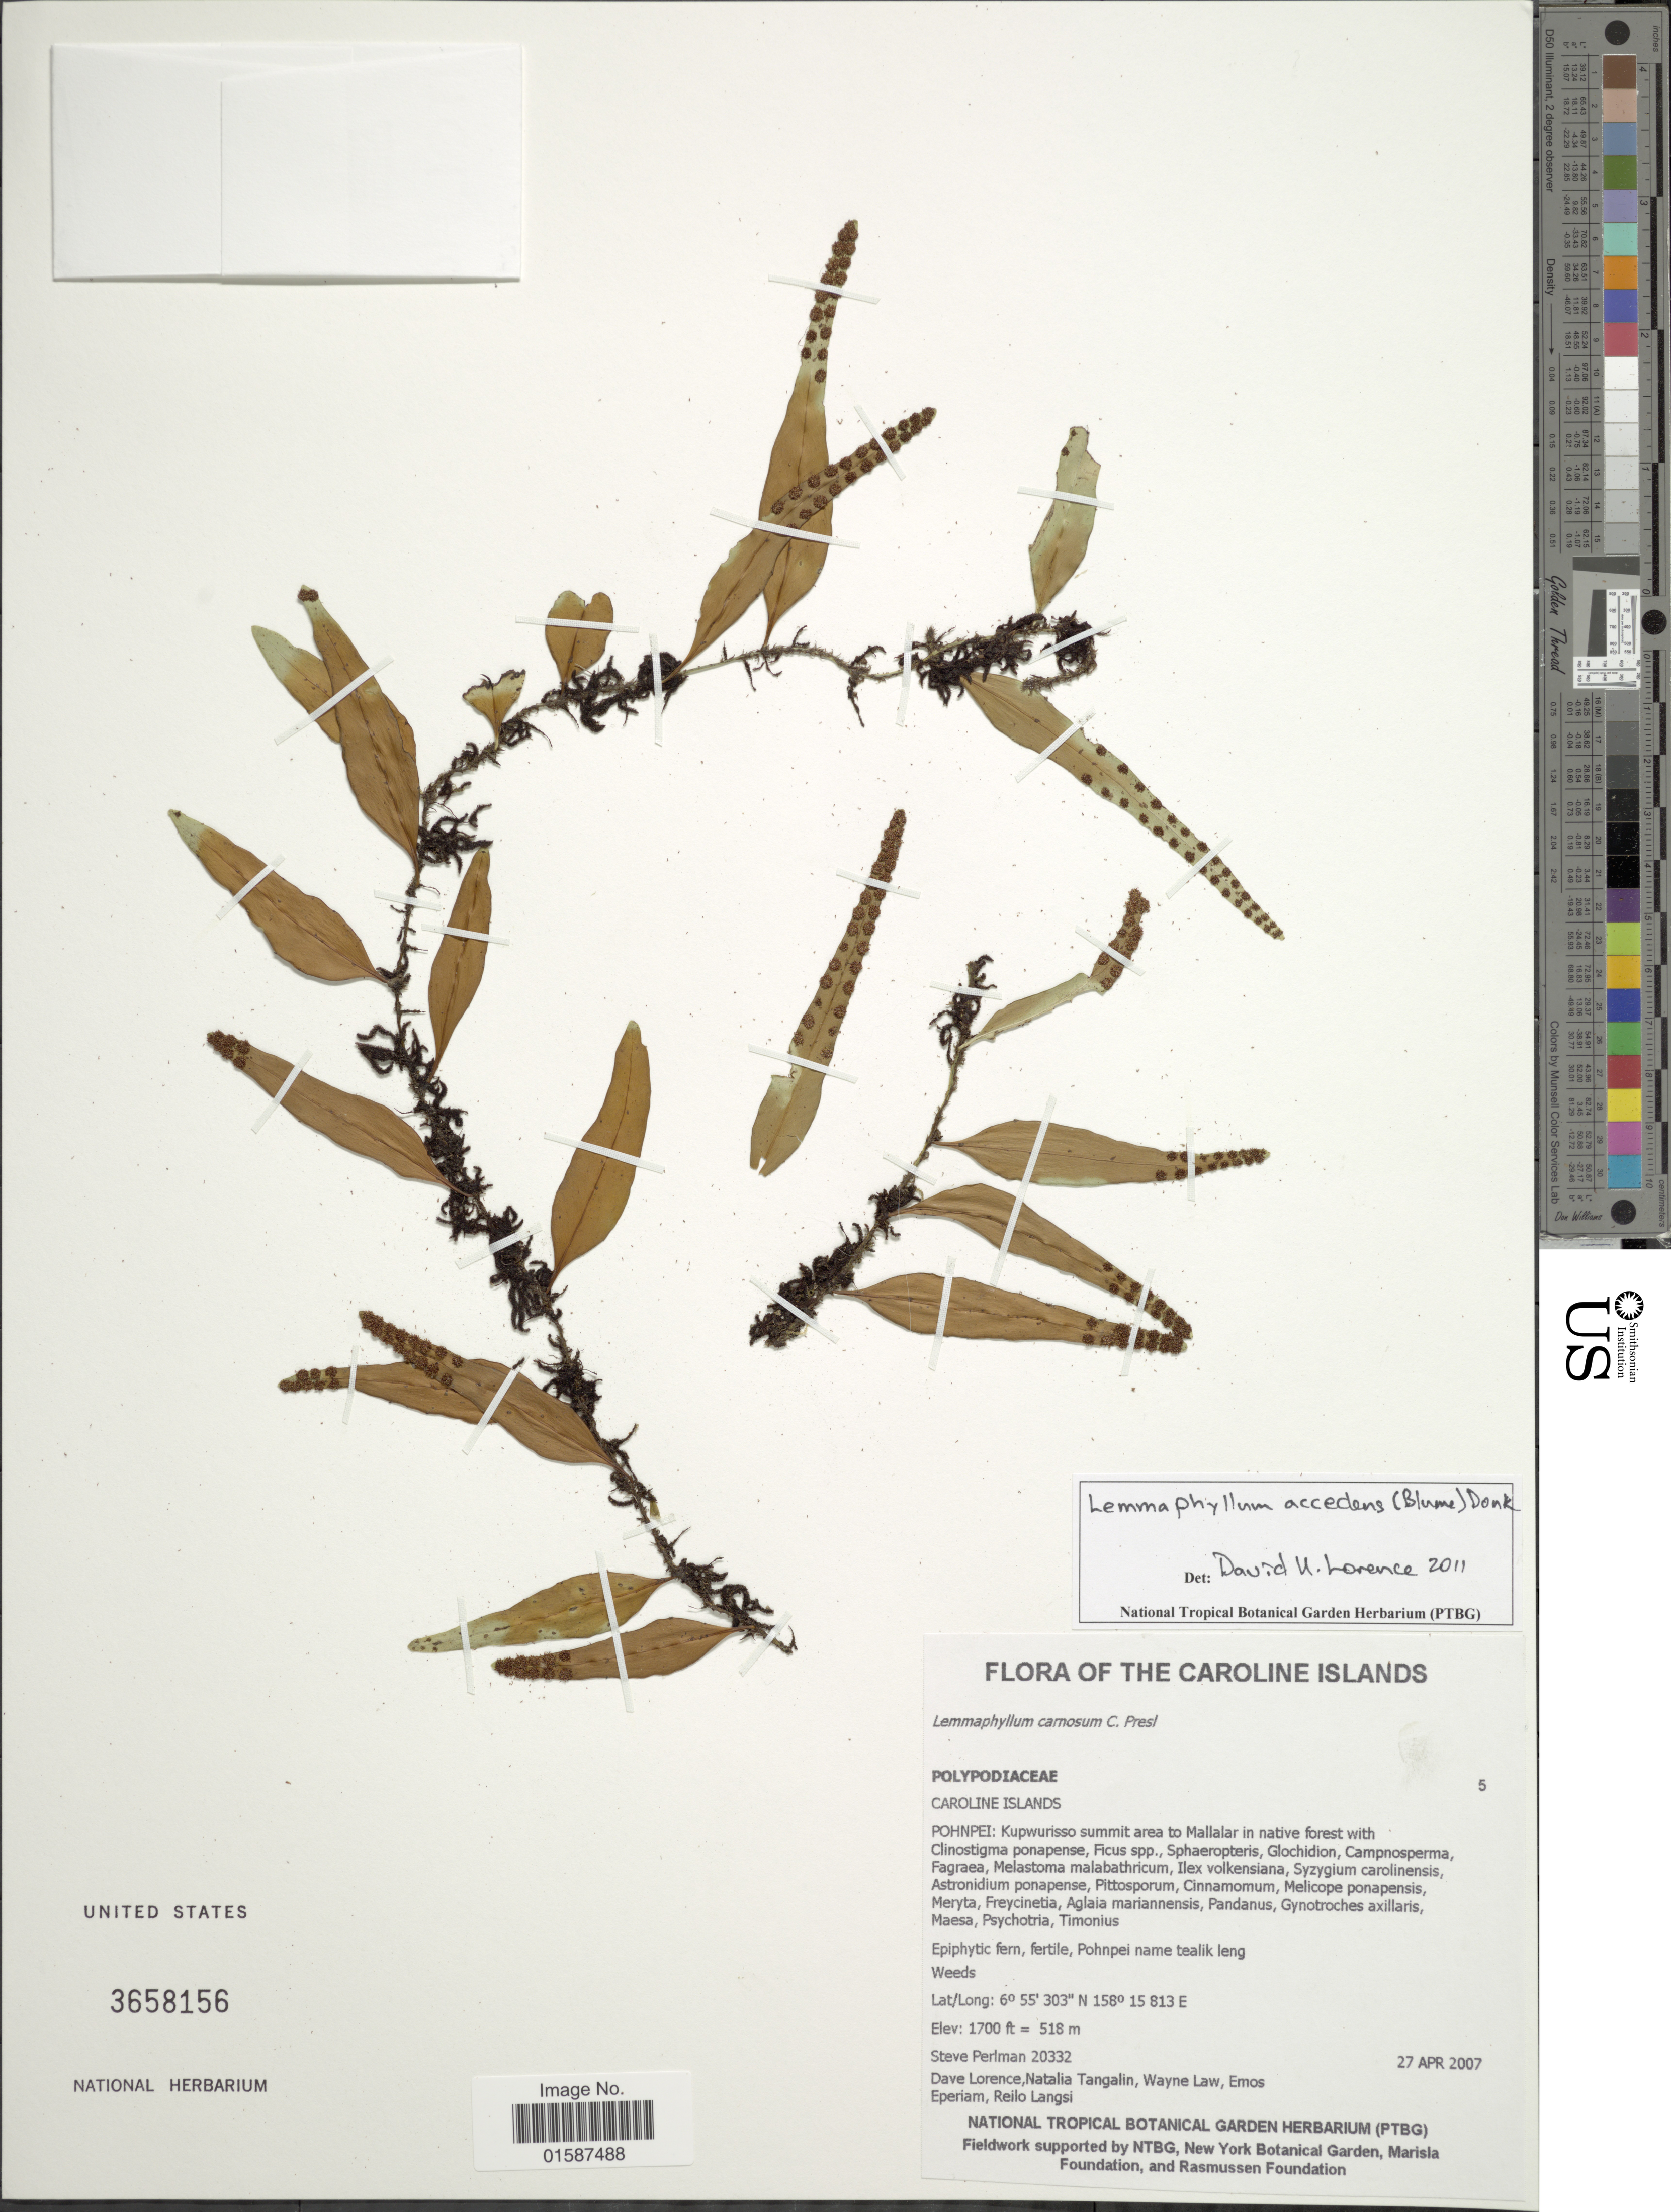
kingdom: Plantae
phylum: Tracheophyta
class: Polypodiopsida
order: Polypodiales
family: Polypodiaceae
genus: Lemmaphyllum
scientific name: Lemmaphyllum accedens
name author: (Blume) Donk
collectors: S. Perlman, D. Lorence, N. Tangalin, W. Law & et al.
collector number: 20332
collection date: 2007-04-27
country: Micronesia, Federated States of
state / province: Pohnpei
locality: Caroline Islands, Pohnpei: Kupwurisso summit are to Mallalar in native forest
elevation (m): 518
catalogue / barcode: US 3658156